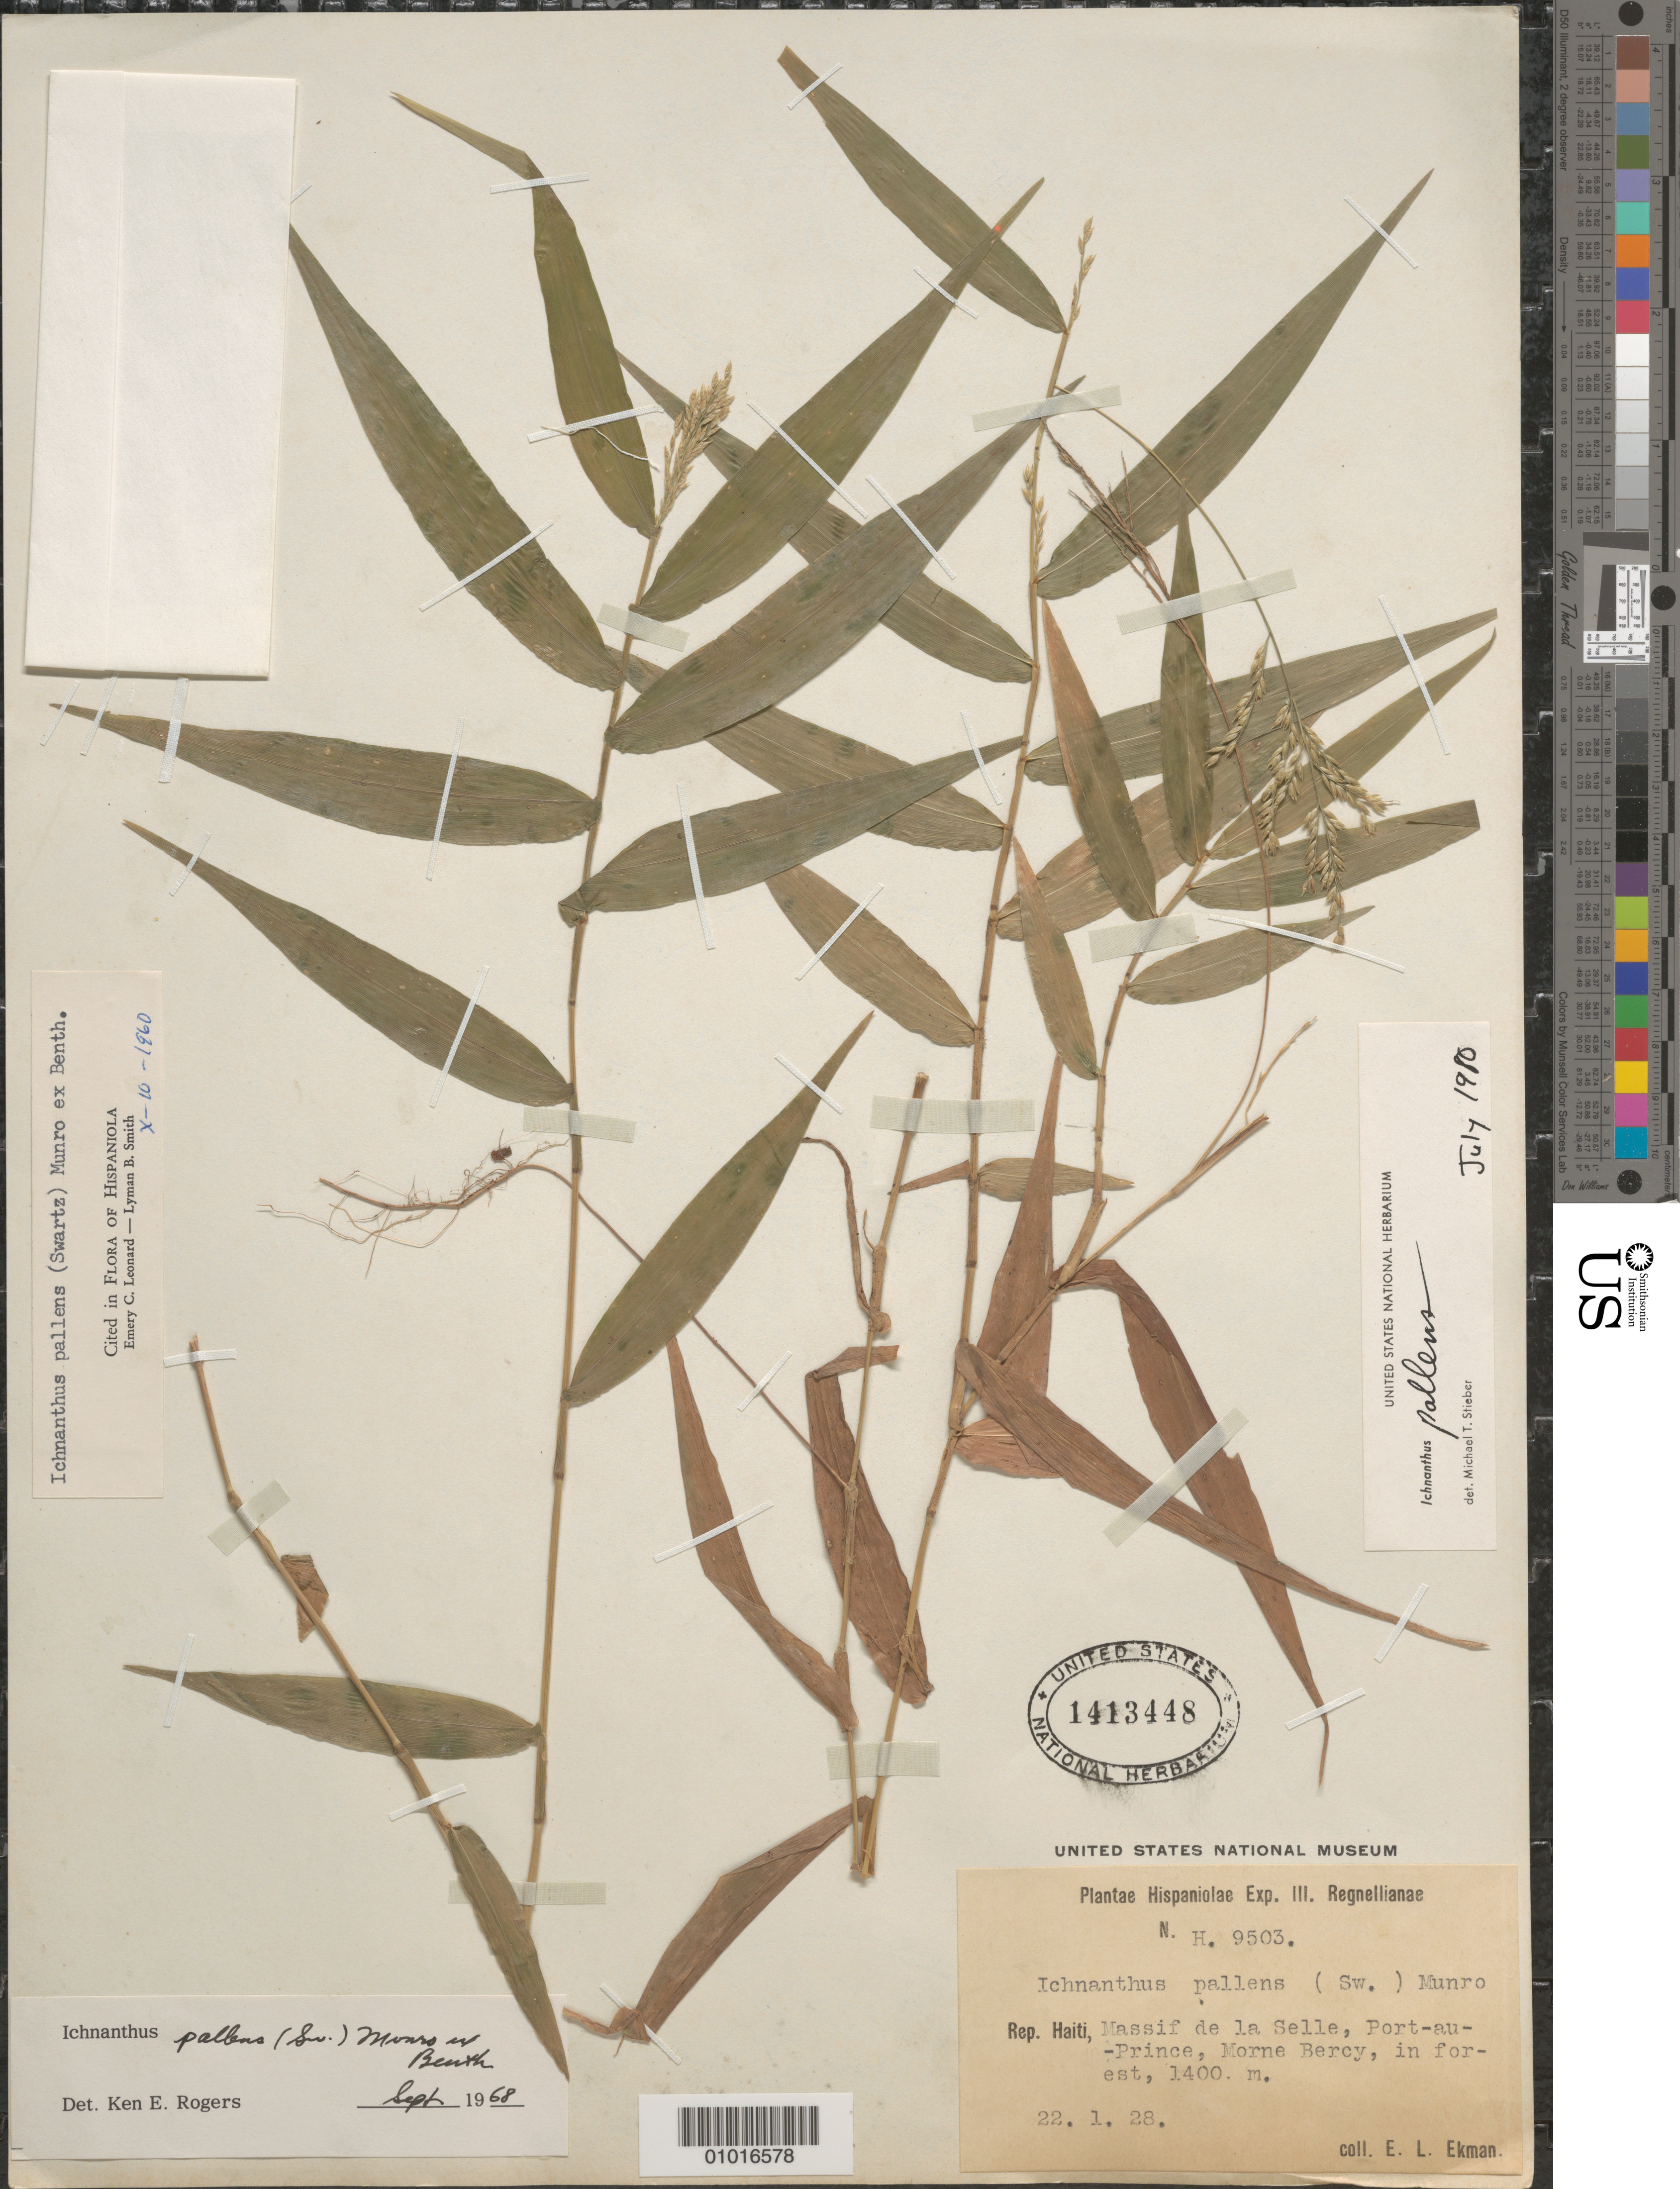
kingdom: Plantae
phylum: Tracheophyta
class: Liliopsida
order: Poales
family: Poaceae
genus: Ichnanthus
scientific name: Ichnanthus pallens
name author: (Sw.) Munro ex Benth.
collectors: E. L. Ekman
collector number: H 9503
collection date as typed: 22 Jan 1928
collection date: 1928-01-22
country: Haiti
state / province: Óuest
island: Hispaniola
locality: Massif de la Selle, Port-au-Prince, Morne Bercy, in forest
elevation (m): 1400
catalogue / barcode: US 1413448